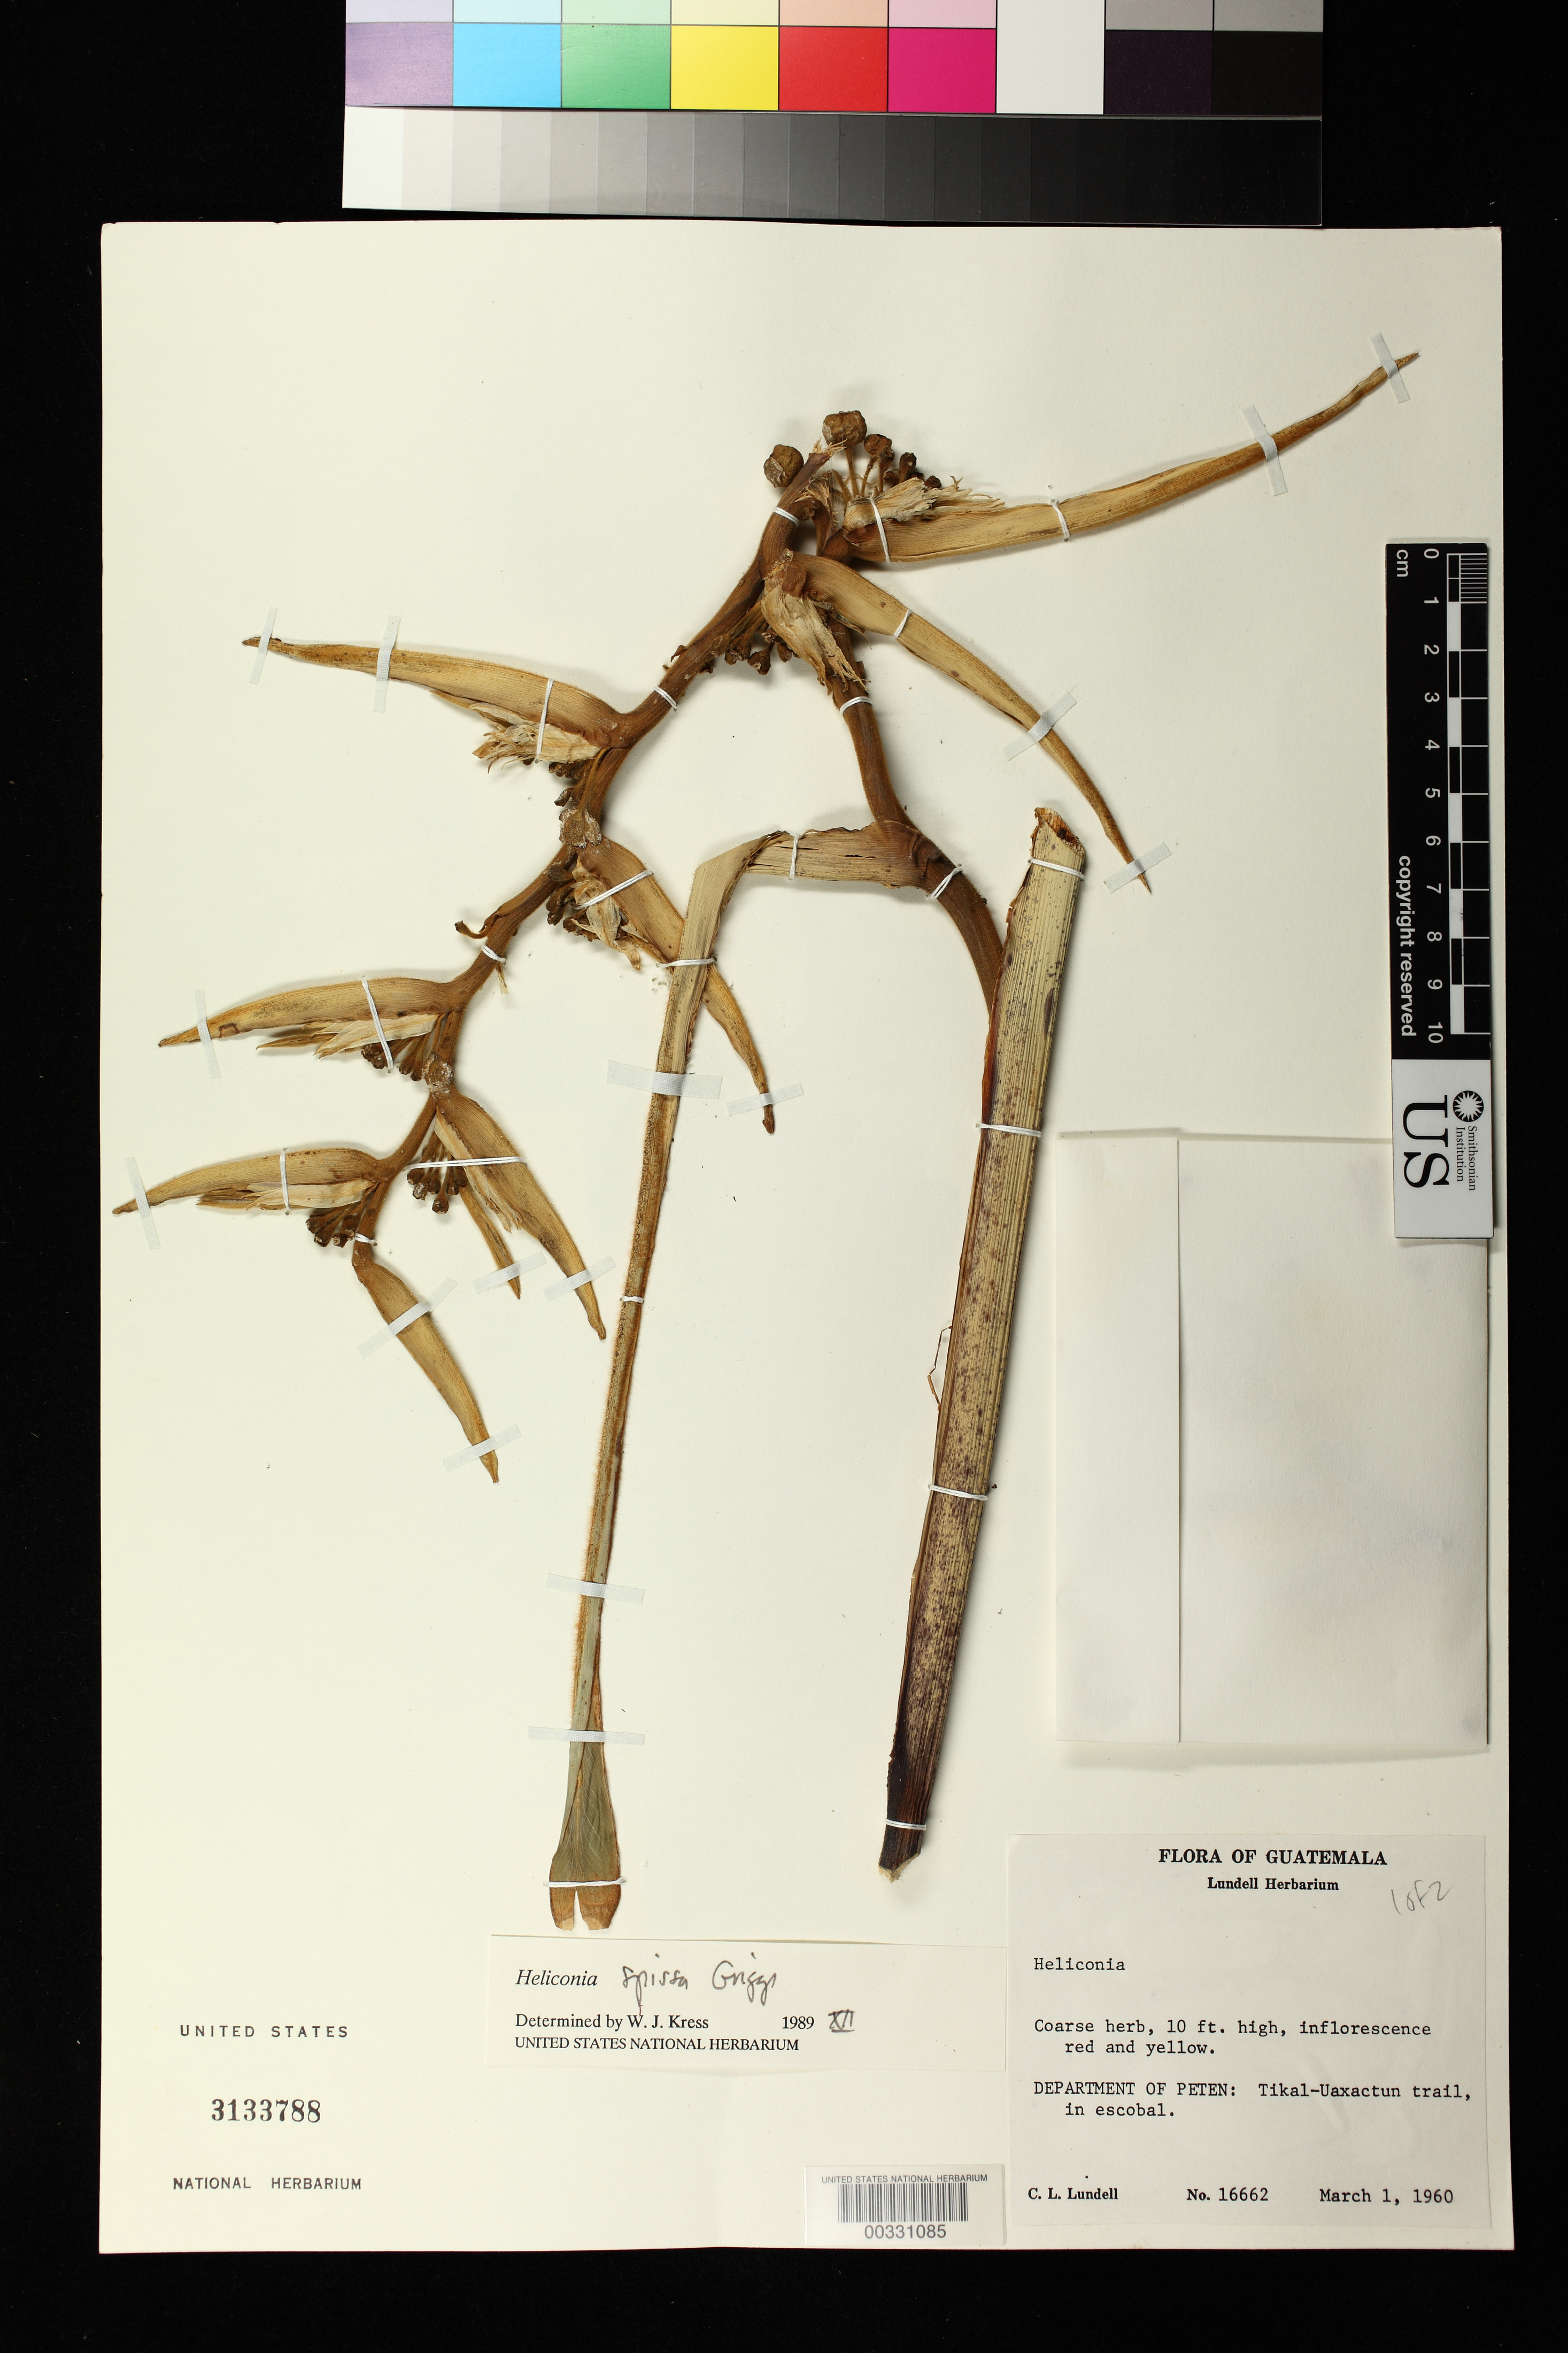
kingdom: Plantae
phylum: Tracheophyta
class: Liliopsida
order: Zingiberales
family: Heliconiaceae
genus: Heliconia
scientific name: Heliconia spissa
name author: R.F. Griggs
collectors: C. L. Lundell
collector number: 16662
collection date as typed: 01 Mar 1960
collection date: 1960-03-01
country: Guatemala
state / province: El Petén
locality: Tikal-Uaxactún trail, in escobal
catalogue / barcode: US 3133788